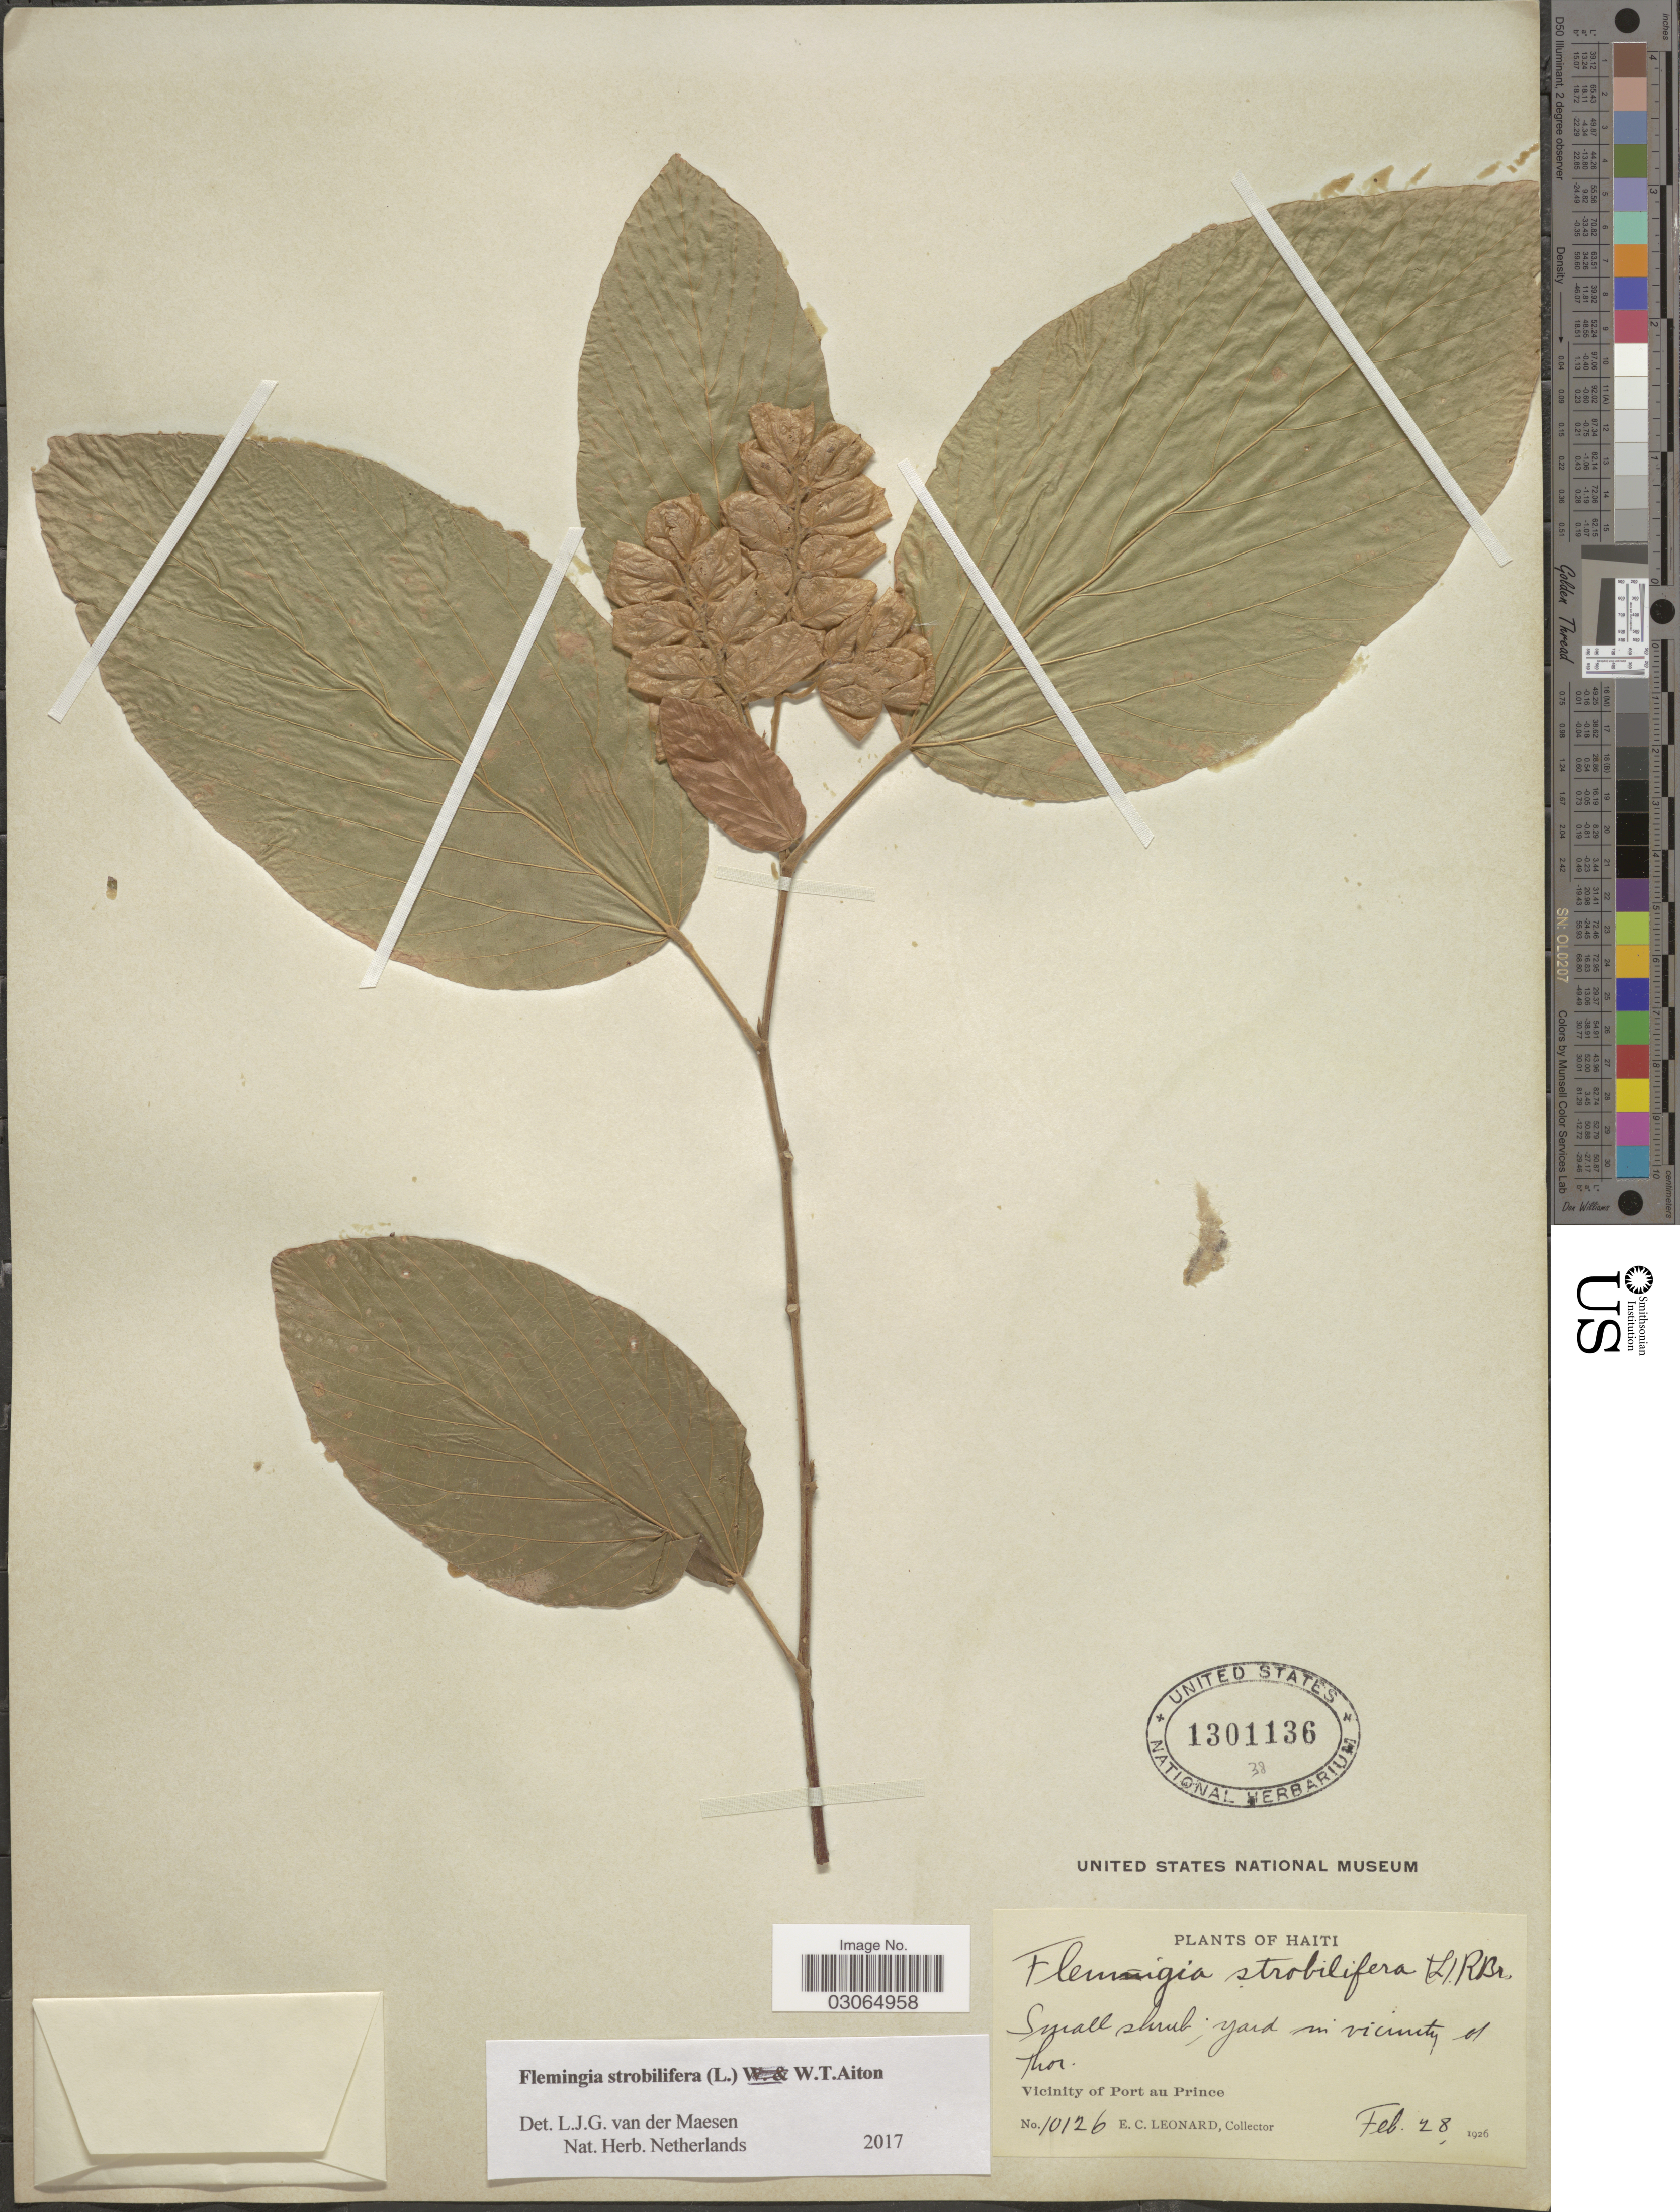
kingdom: Plantae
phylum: Tracheophyta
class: Magnoliopsida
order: Fabales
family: Fabaceae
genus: Flemingia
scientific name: Flemingia strobilifera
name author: (L.) W.T. Aiton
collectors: E. C. Leonard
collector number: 10126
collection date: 1926-02-28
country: Haiti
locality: Yard in vicinity of Thor. Vicinity of Port au Prince.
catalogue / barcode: US 1301136